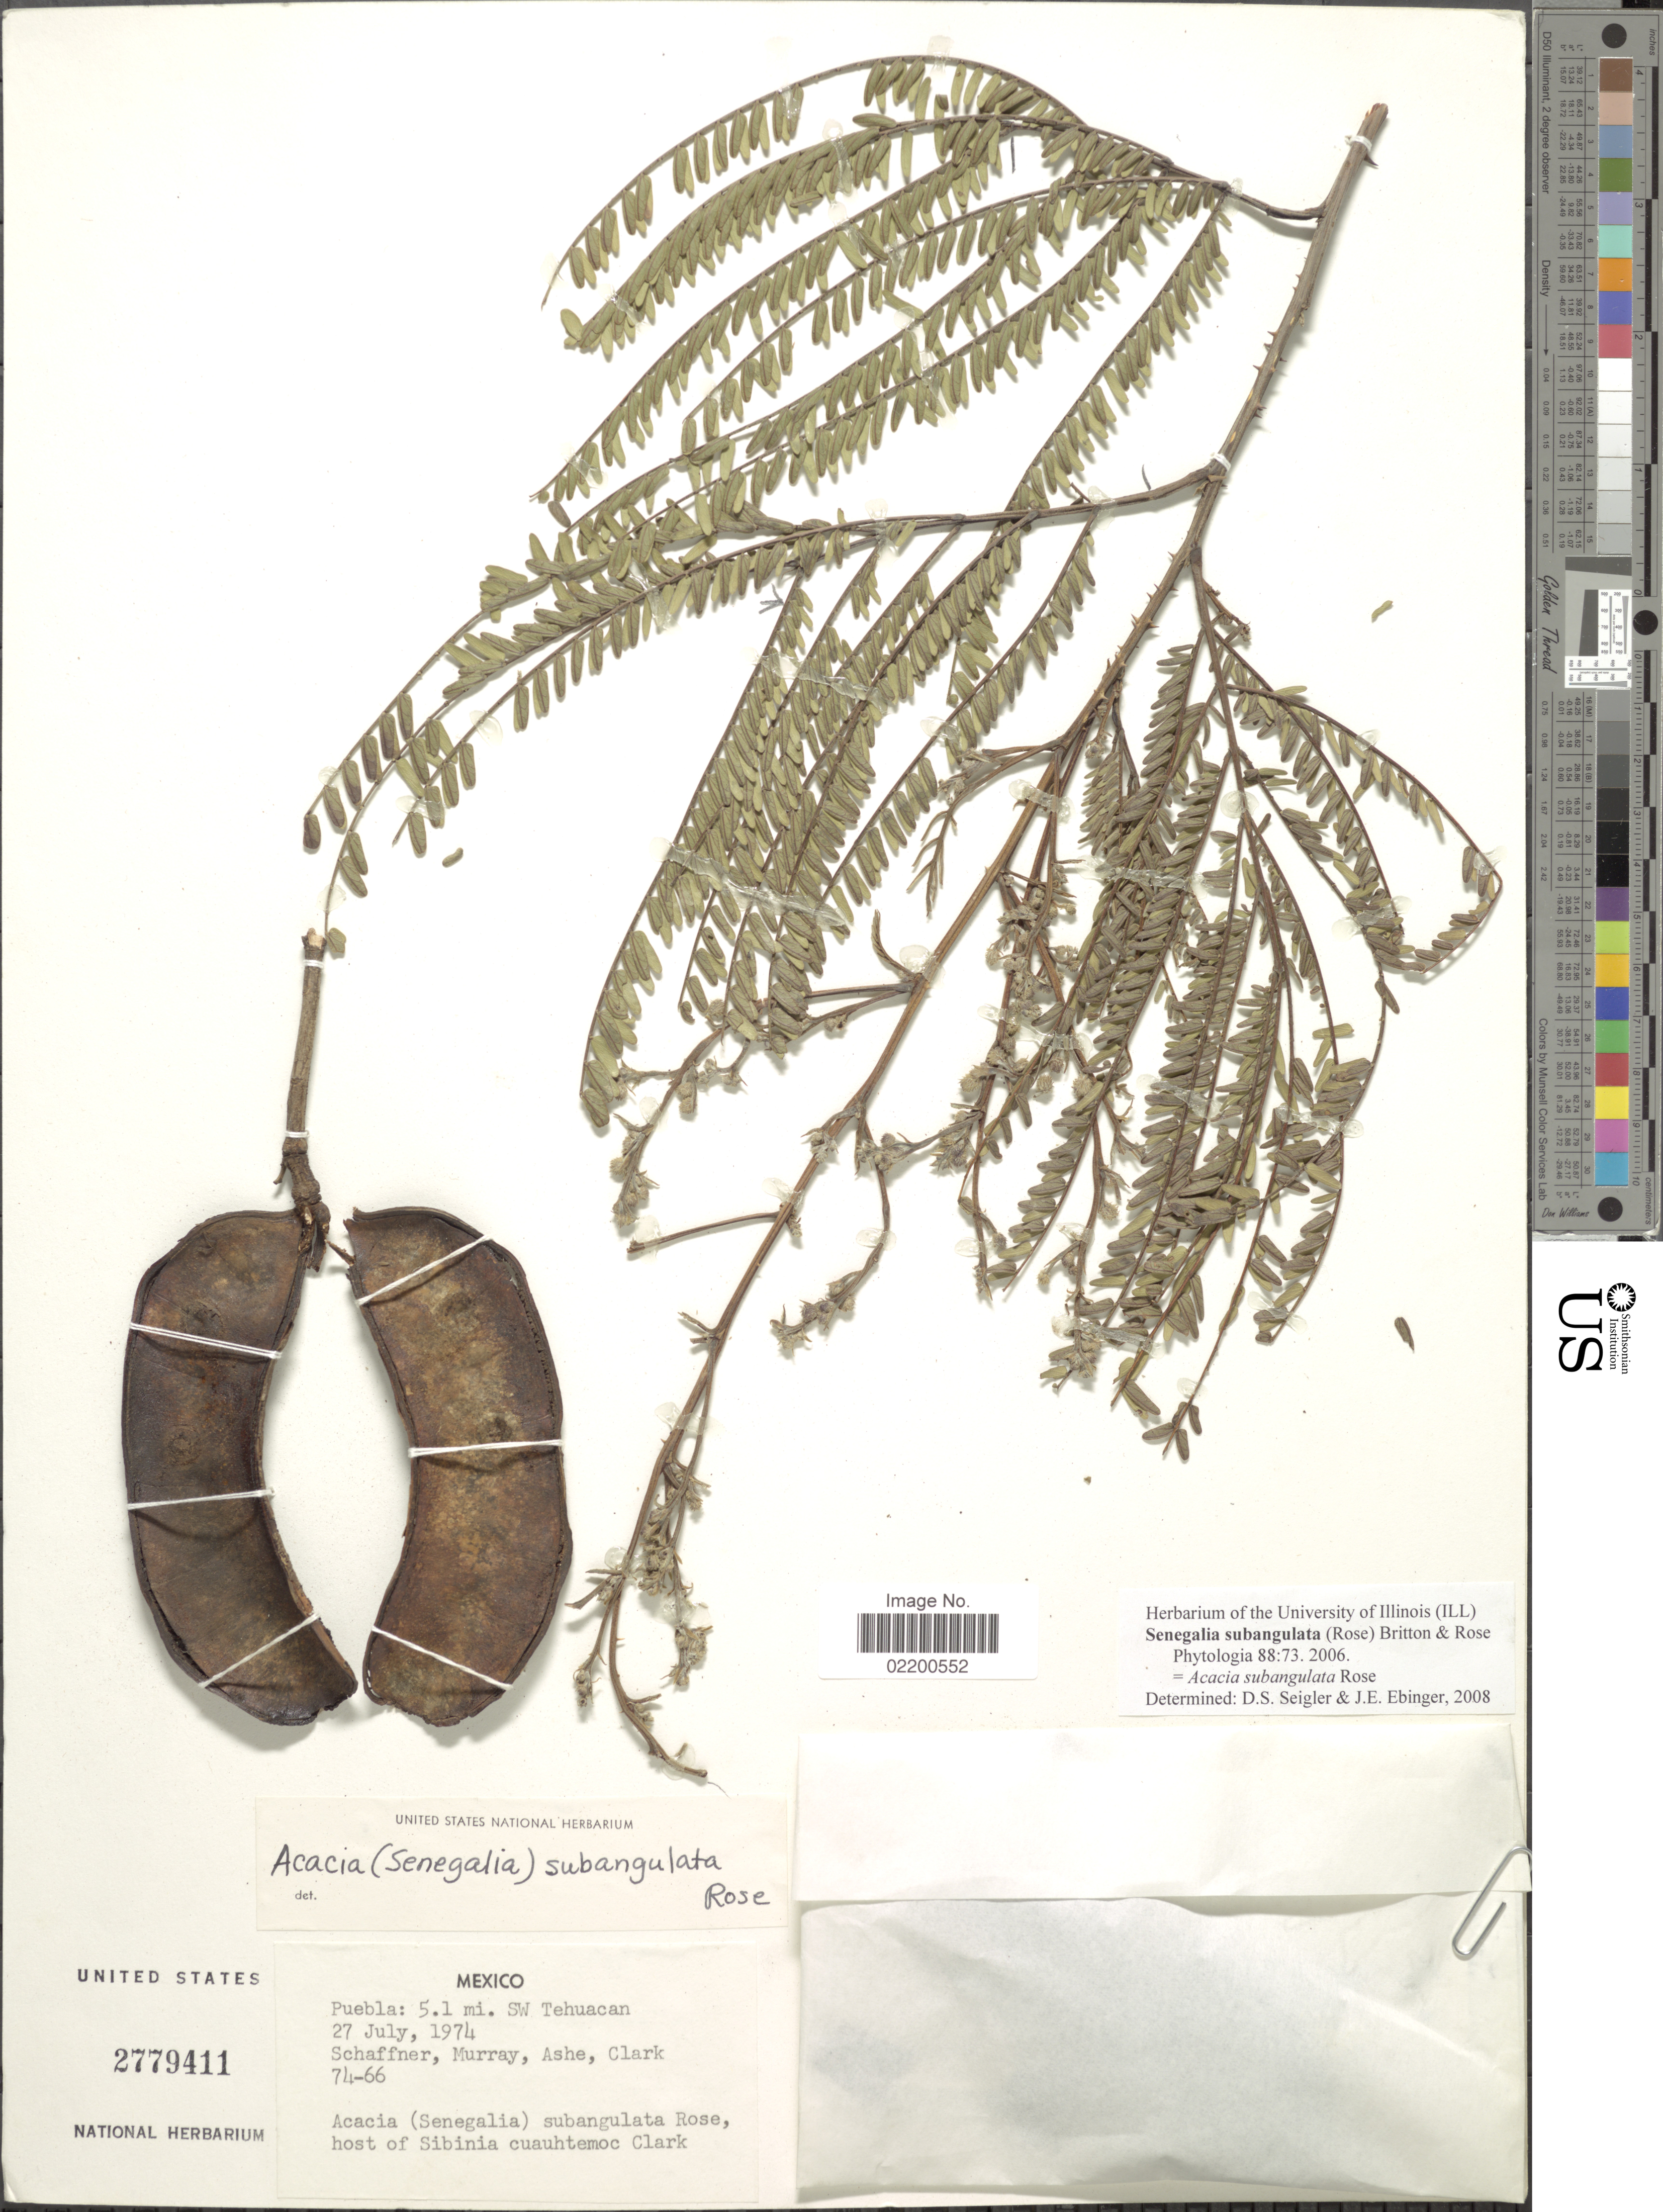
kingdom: Plantae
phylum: Tracheophyta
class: Magnoliopsida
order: Fabales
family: Fabaceae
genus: Senegalia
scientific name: Senegalia subangulata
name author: (Rose) Britton & Rose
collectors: -. Schaffner, Murray, --, -- Ashe & -- Clark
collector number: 74-66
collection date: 1974-07-27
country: Mexico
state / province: Puebla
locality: Puebla: 5.1 mi. SW Tehuacan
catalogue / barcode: US 2779411